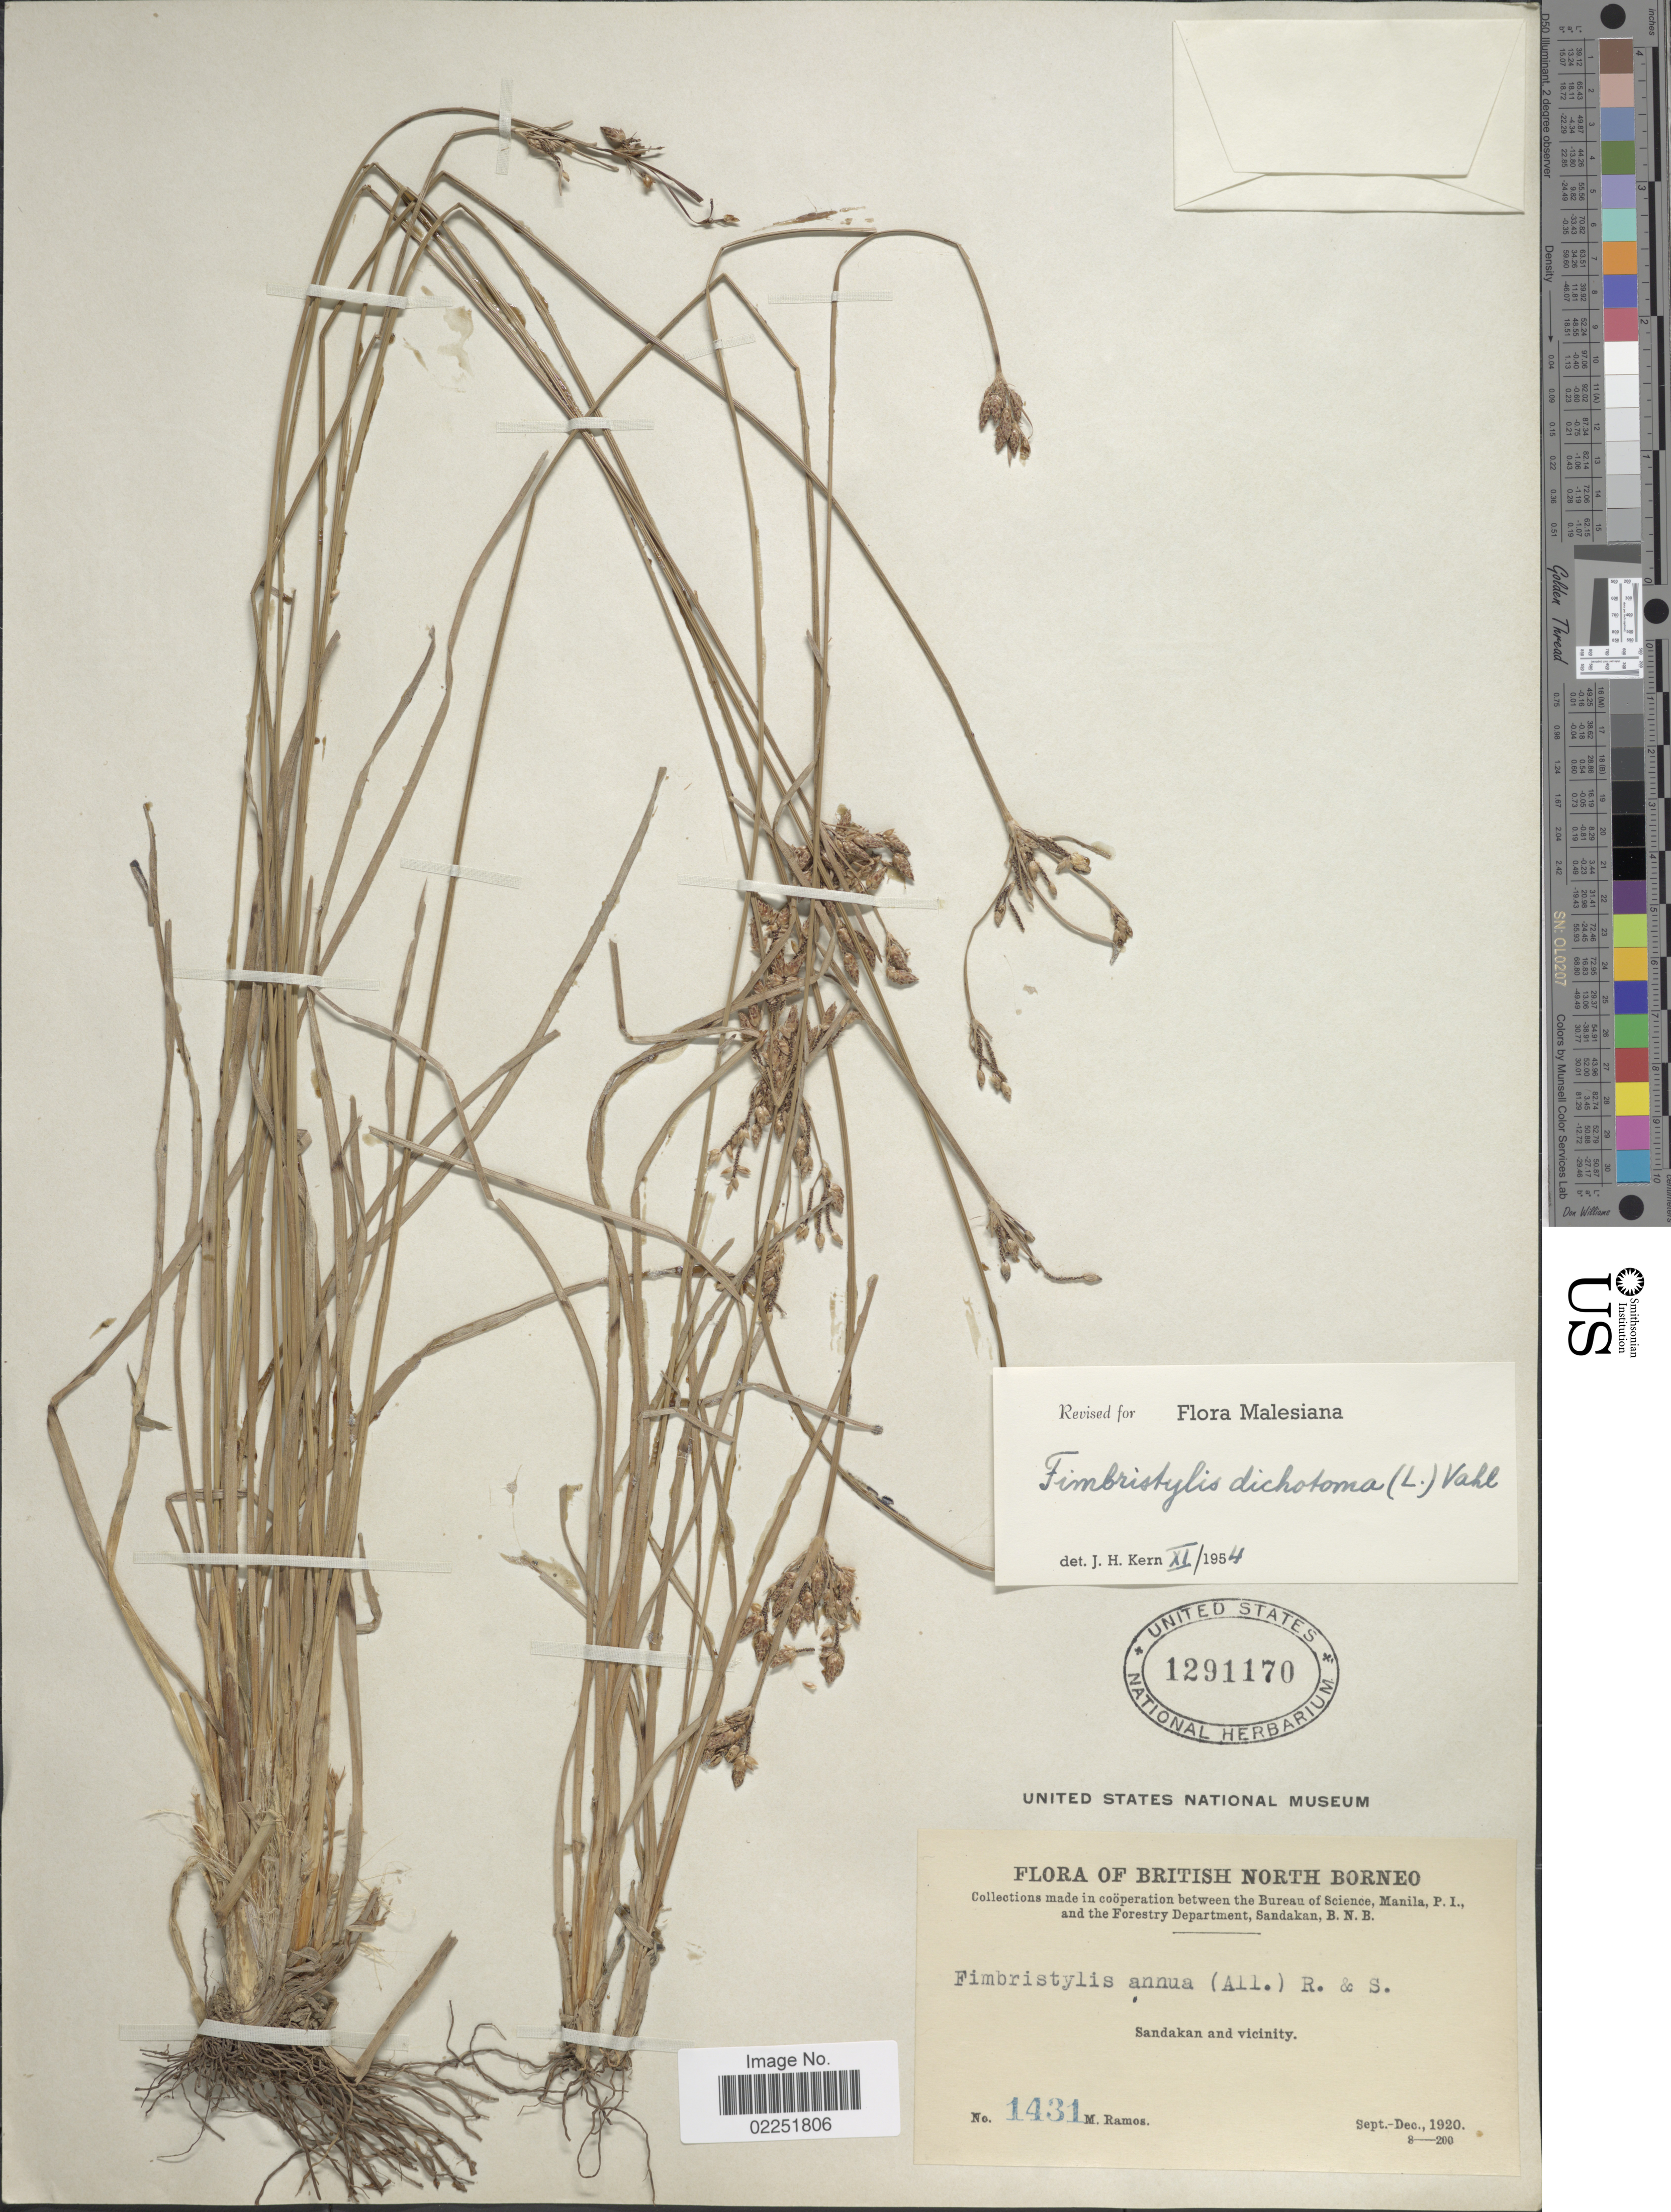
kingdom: Plantae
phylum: Tracheophyta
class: Liliopsida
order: Poales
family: Cyperaceae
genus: Fimbristylis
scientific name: Fimbristylis dichotoma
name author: (L.) Vahl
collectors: M. Ramos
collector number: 1431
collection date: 1920-09/1920-12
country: Malaysia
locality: British North Borneo, Sadankan and vicinity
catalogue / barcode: US 1291170